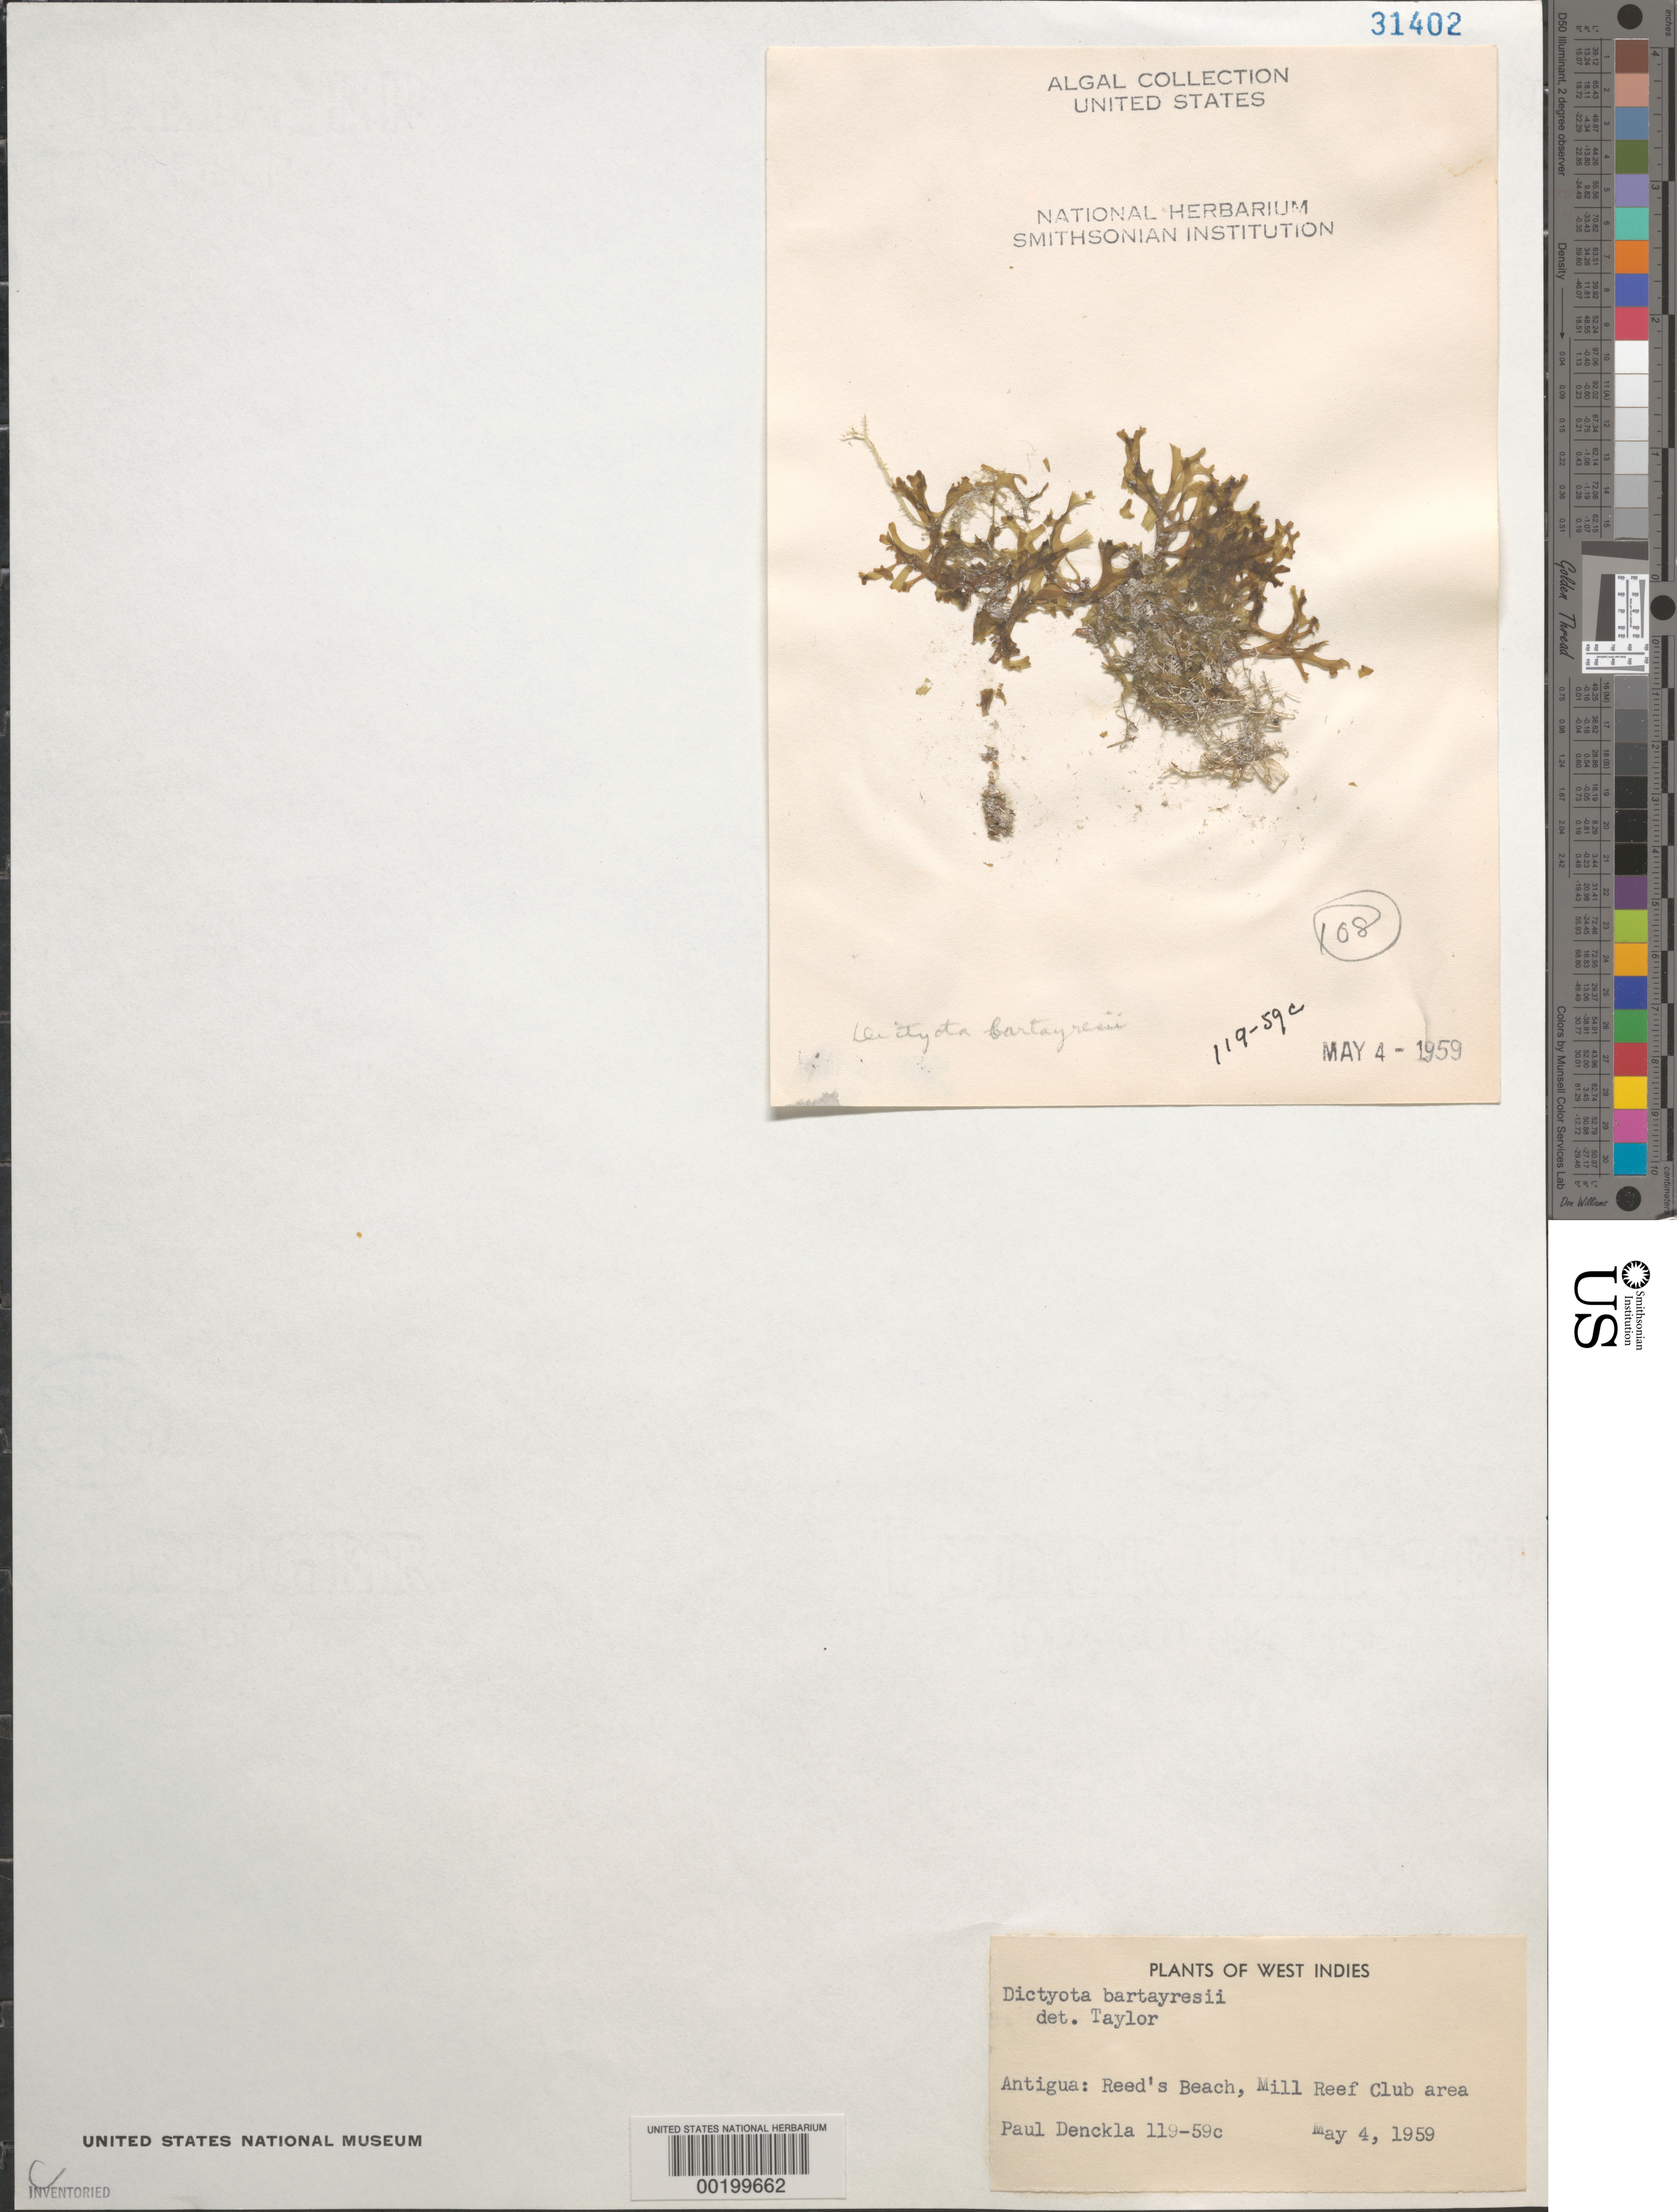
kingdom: Chromista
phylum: Ochrophyta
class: Phaeophyceae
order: Dictyotales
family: Dictyotaceae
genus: Dictyota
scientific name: Dictyota bartayresiana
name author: J.V.Lamouroux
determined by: Taylor, William R.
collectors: P. Denckla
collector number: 119-59c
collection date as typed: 04 May 1959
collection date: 1959-05-04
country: Antigua and Barbuda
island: Antigua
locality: Reed's Beach, Mill Reef Club area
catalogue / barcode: US 31402